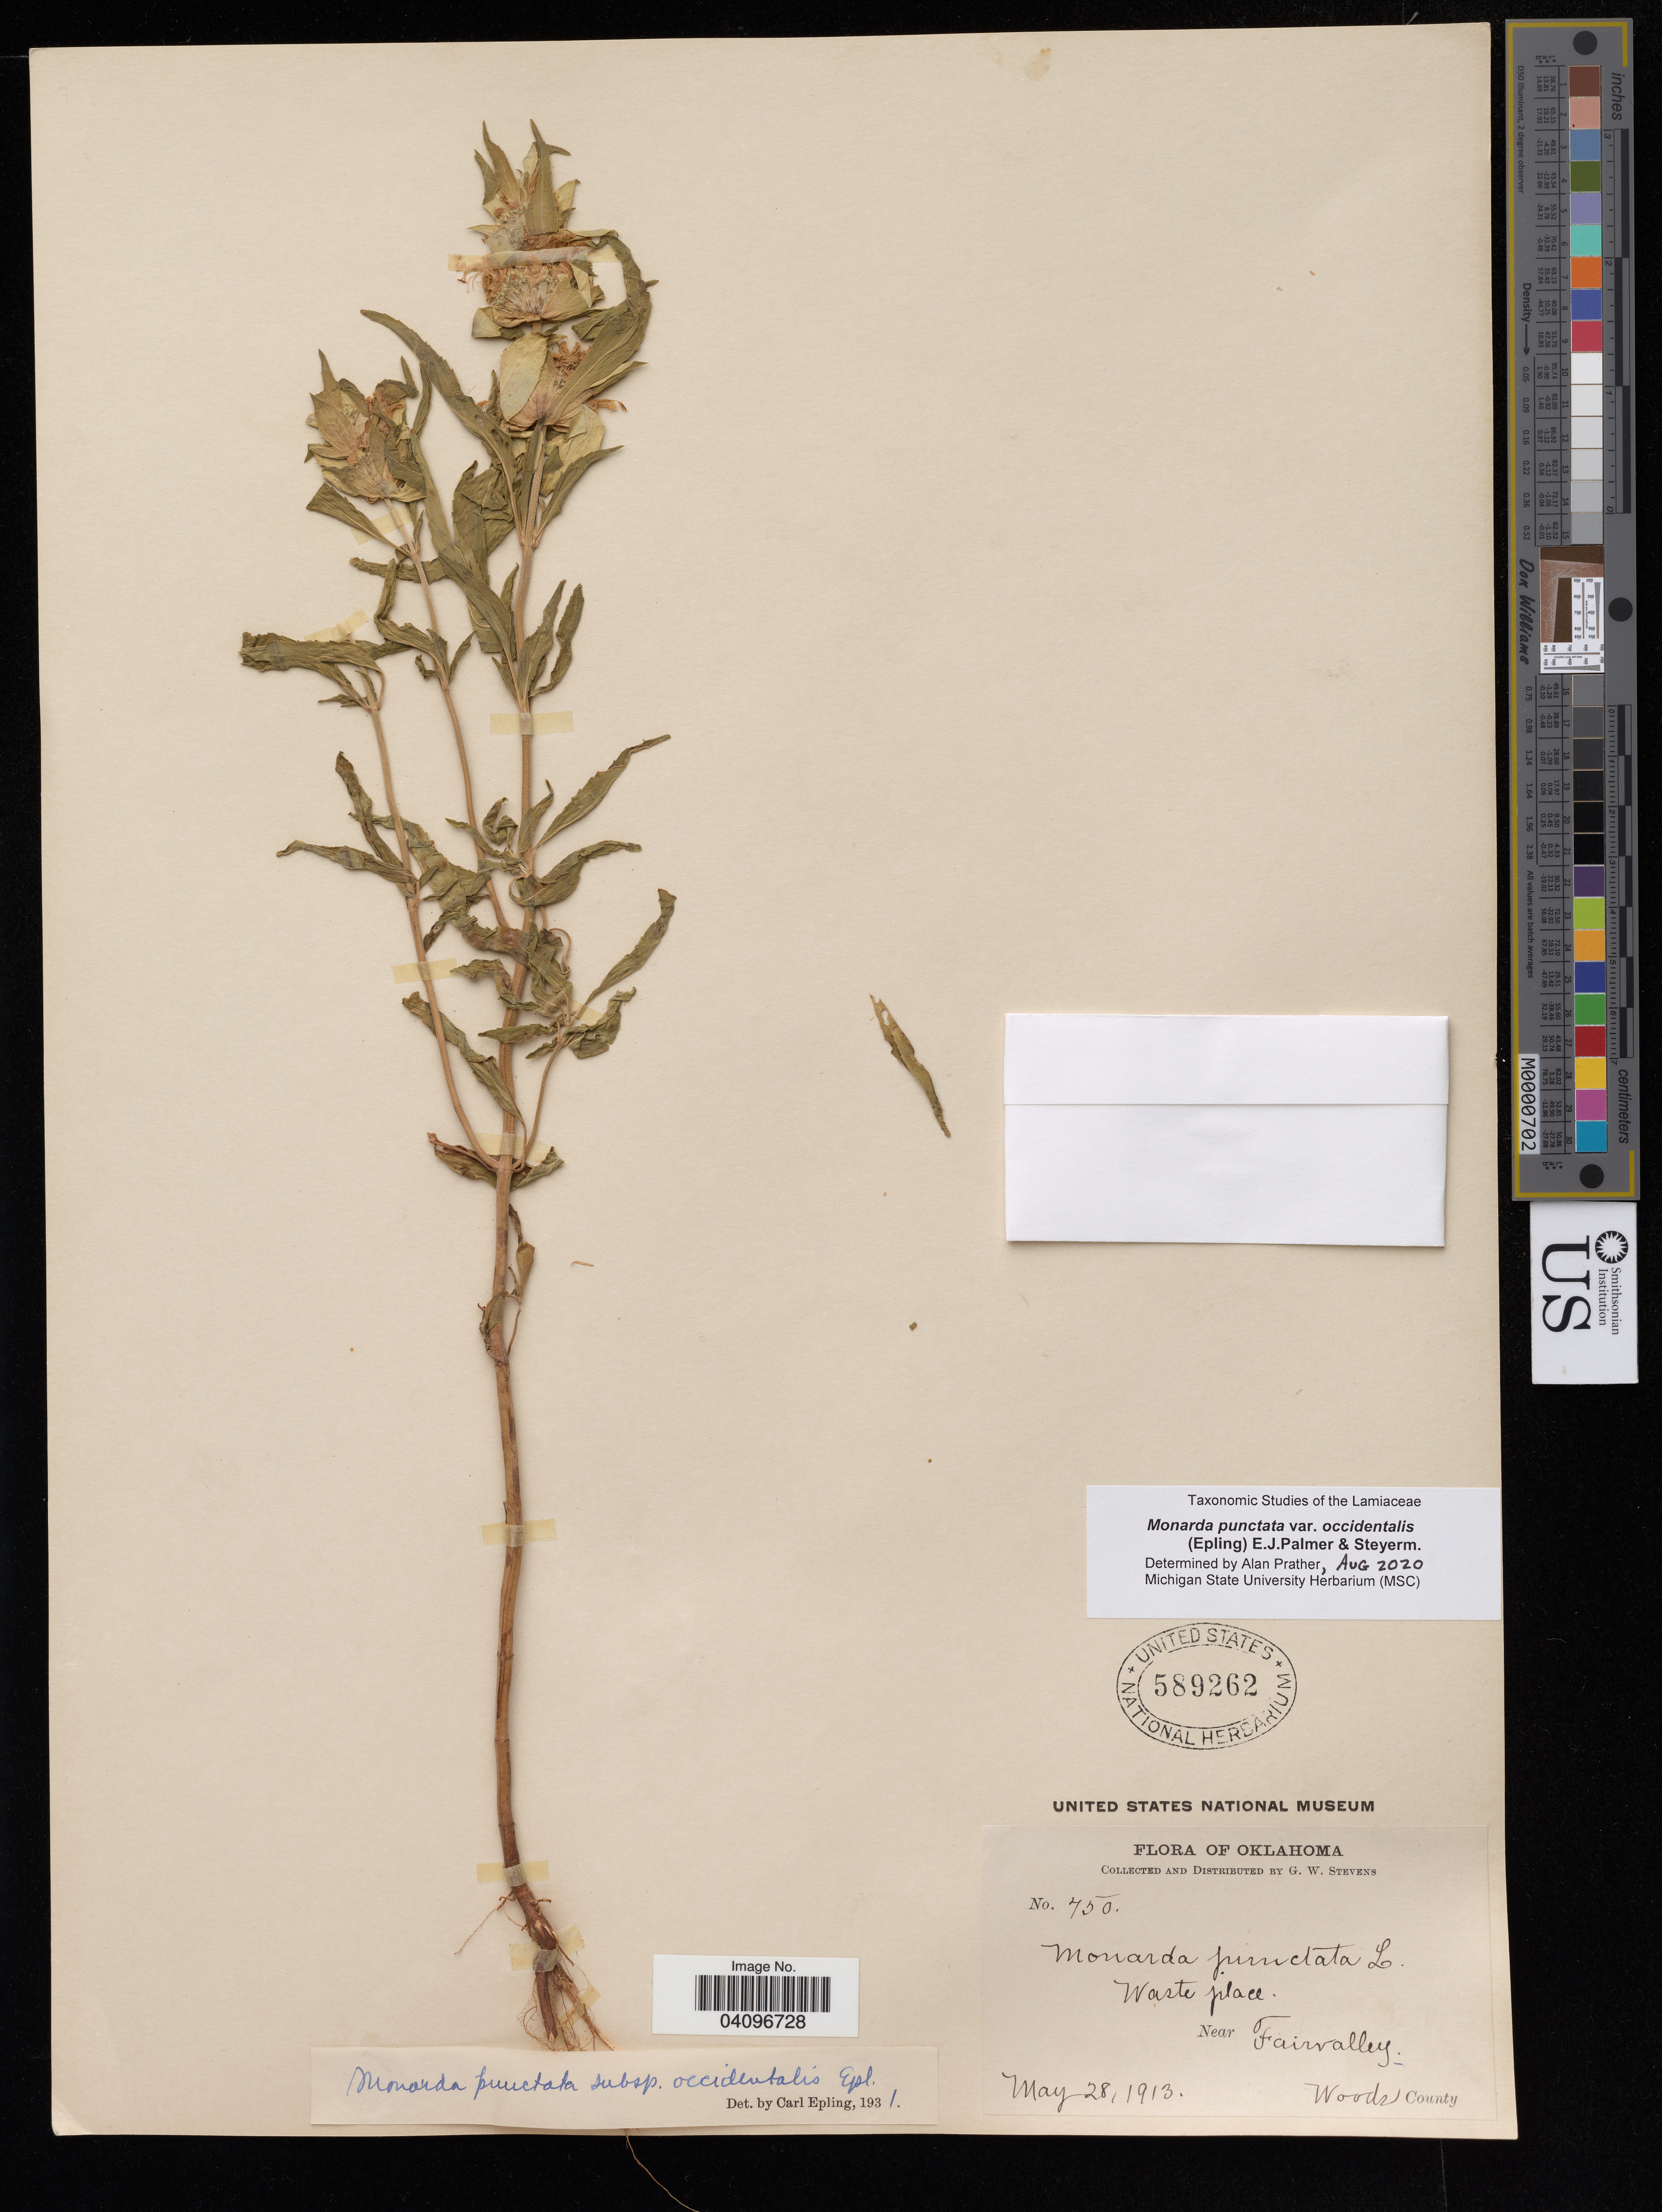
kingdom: Plantae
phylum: Tracheophyta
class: Magnoliopsida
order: Lamiales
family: Lamiaceae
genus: Monarda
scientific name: Monarda punctata var. occidentalis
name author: (Epling) E.J. Palmer & Steyerm.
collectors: G. W. Stevens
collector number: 750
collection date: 1913-05-28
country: United States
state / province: Oklahoma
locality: Near Fairvalley.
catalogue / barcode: US 589262